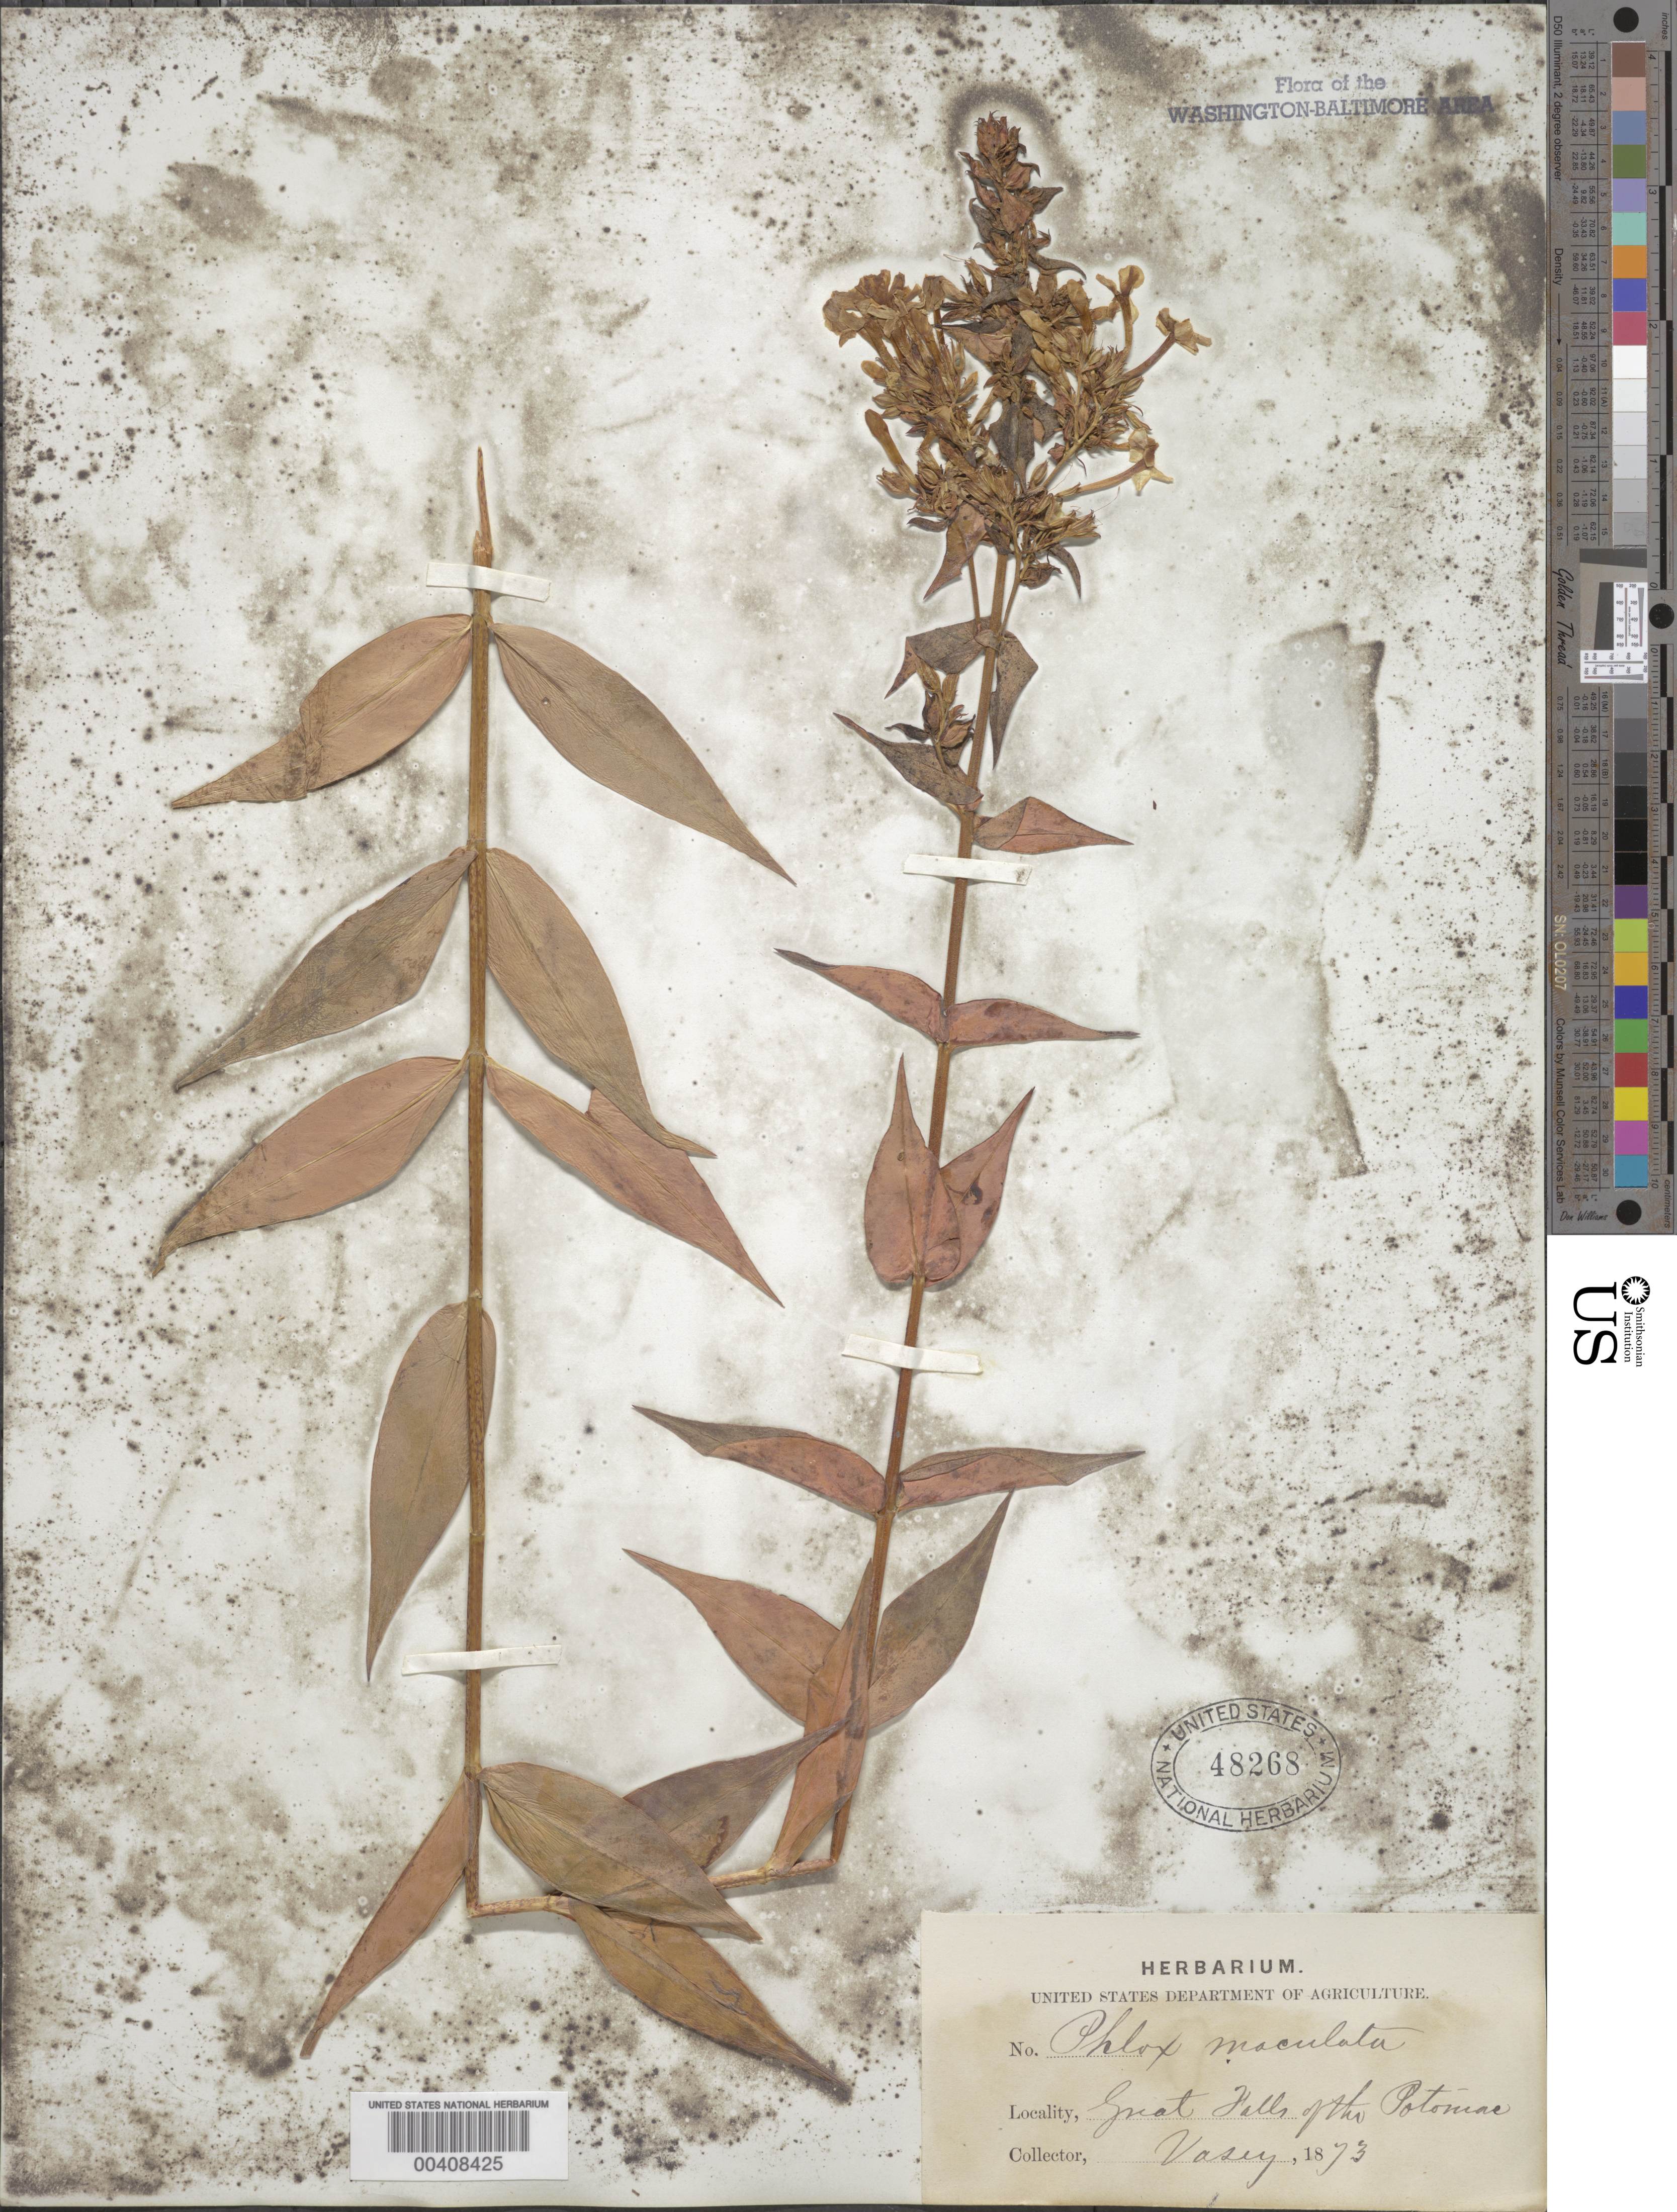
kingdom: Plantae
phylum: Tracheophyta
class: Magnoliopsida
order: Ericales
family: Polemoniaceae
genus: Phlox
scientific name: Phlox maculata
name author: L.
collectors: G. Vasey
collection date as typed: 1873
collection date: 1873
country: United States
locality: Great Falls on the Potomac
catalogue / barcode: US 48268